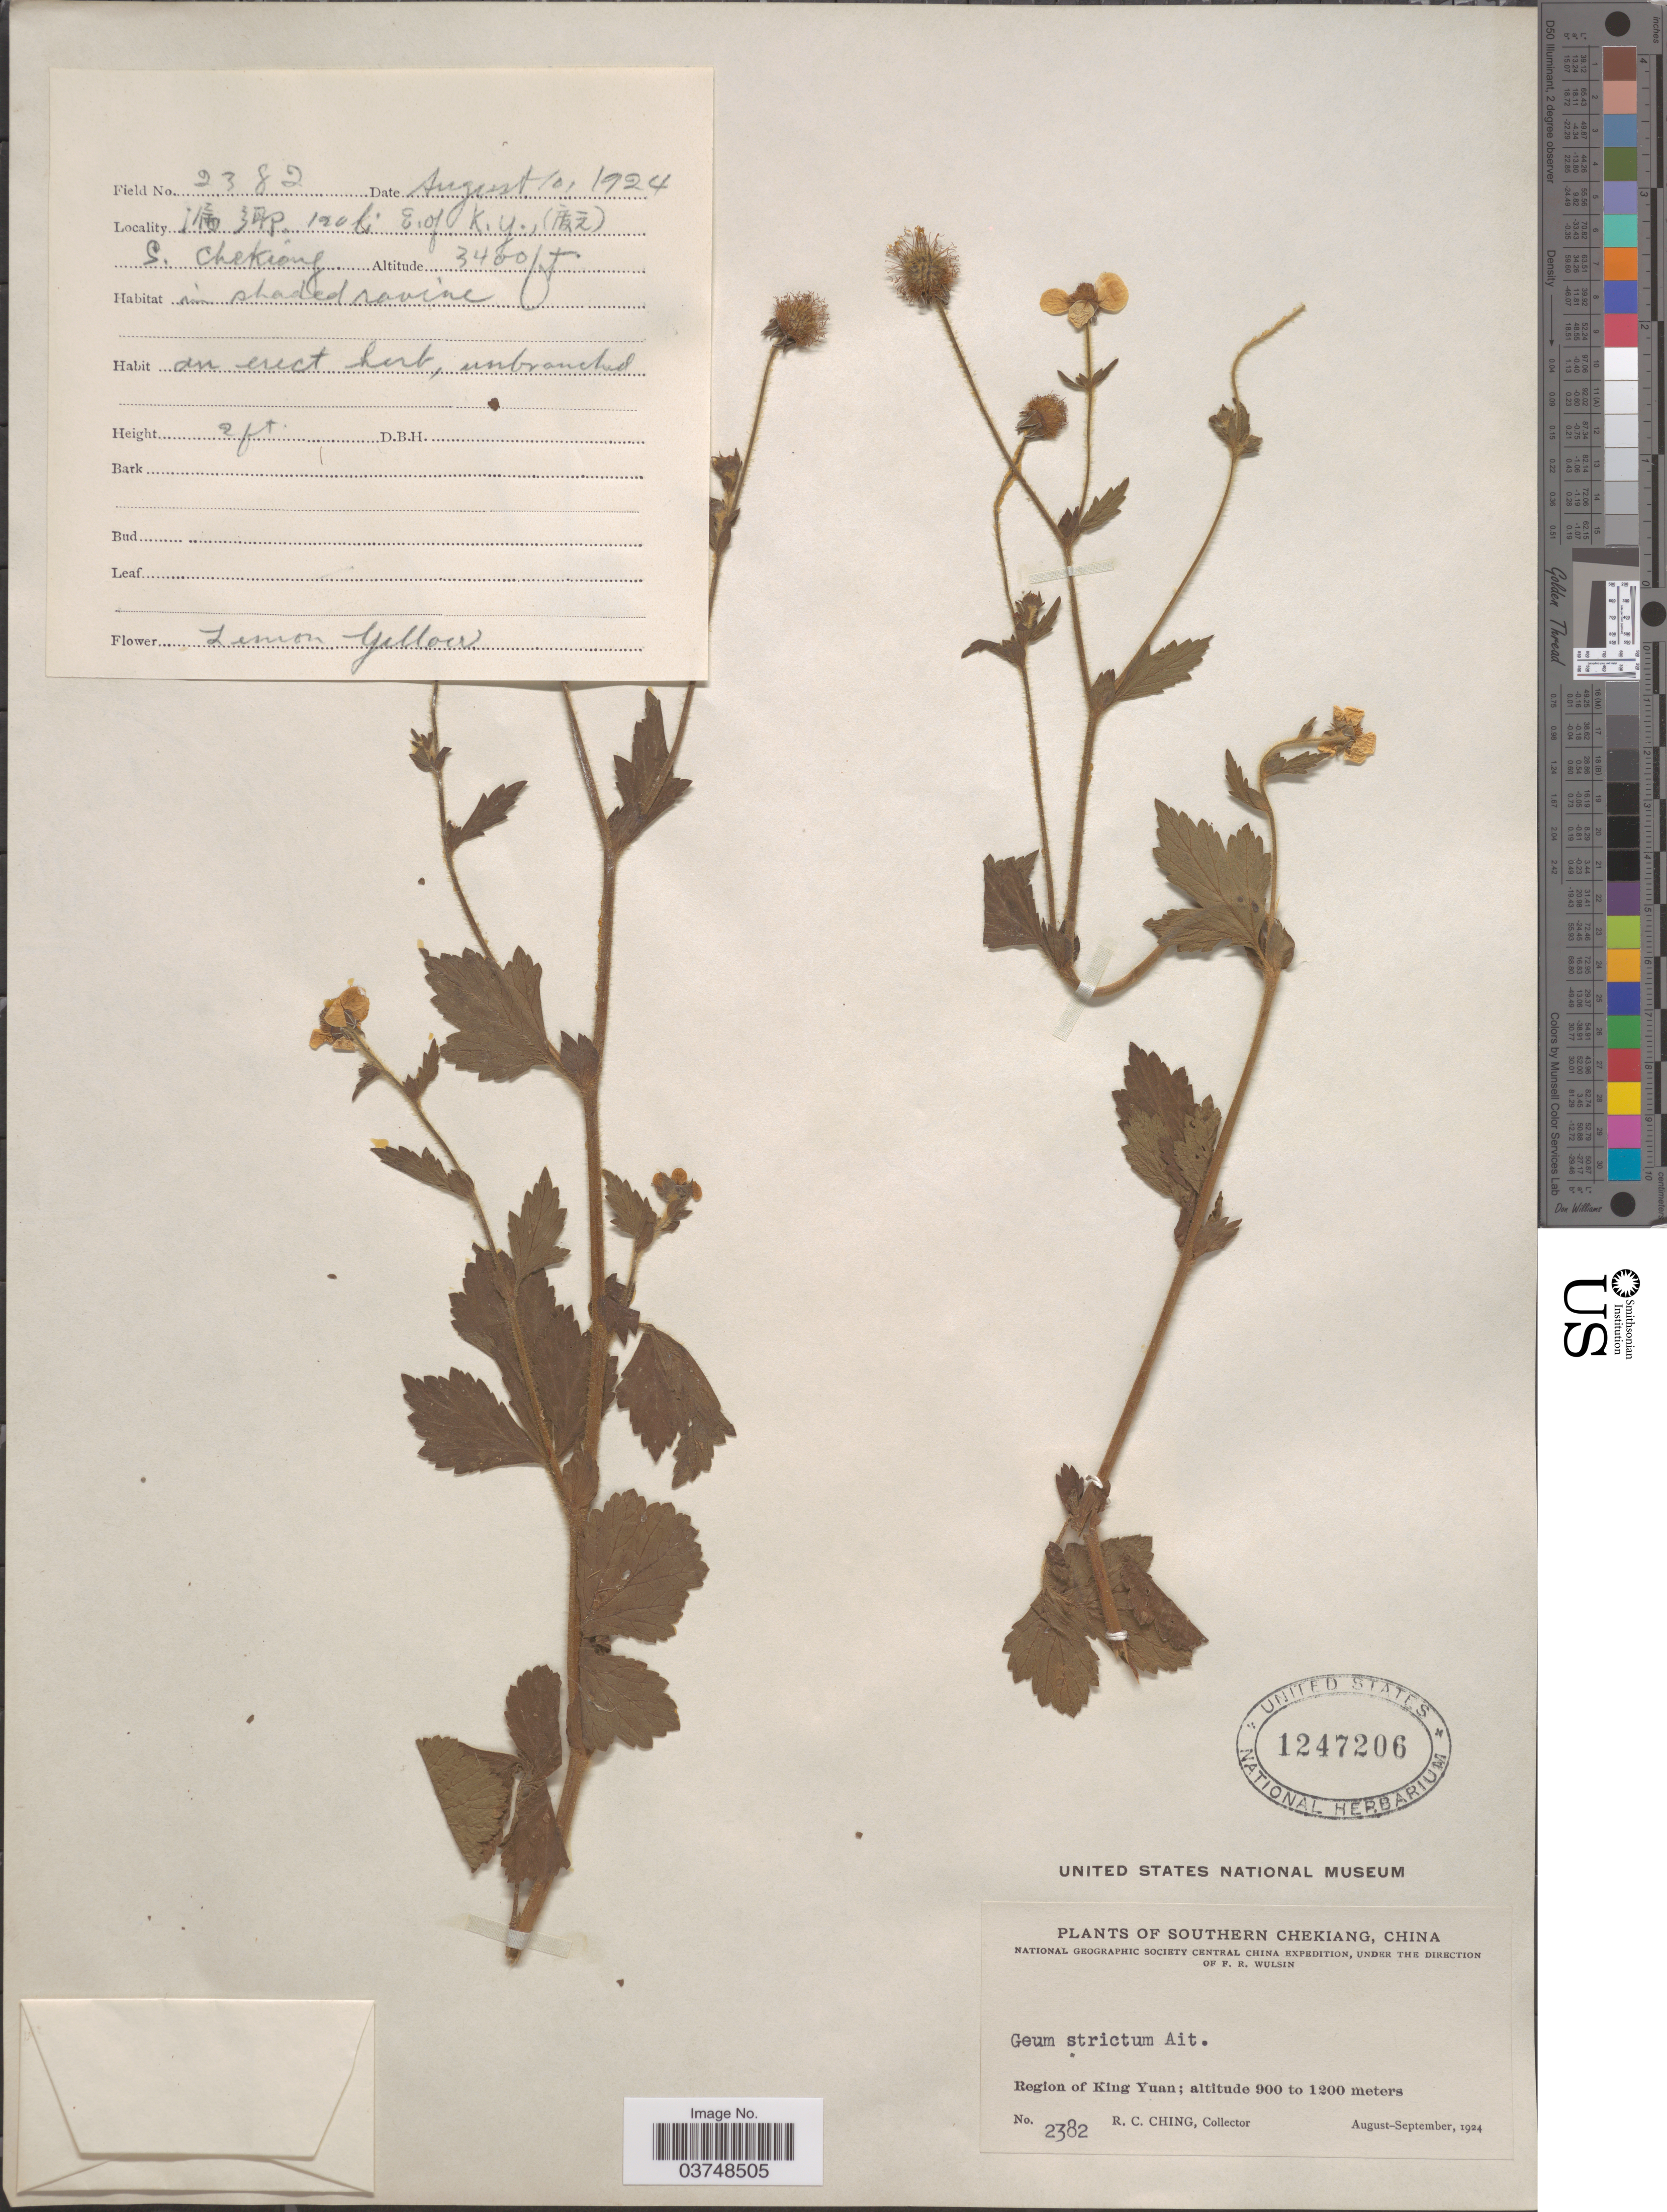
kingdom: Plantae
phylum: Tracheophyta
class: Magnoliopsida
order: Rosales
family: Rosaceae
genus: Geum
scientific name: Geum strictum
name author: Aiton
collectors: R. C. Ching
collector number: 2382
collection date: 1924-08-10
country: China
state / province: Zhejiang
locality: Southern Chekiang. Region of King Yuan. X, 120 [interpreted] li Ki [interpreted] E. of K. Y., (X). S. Chekiang.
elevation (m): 1036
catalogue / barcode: US 1247206